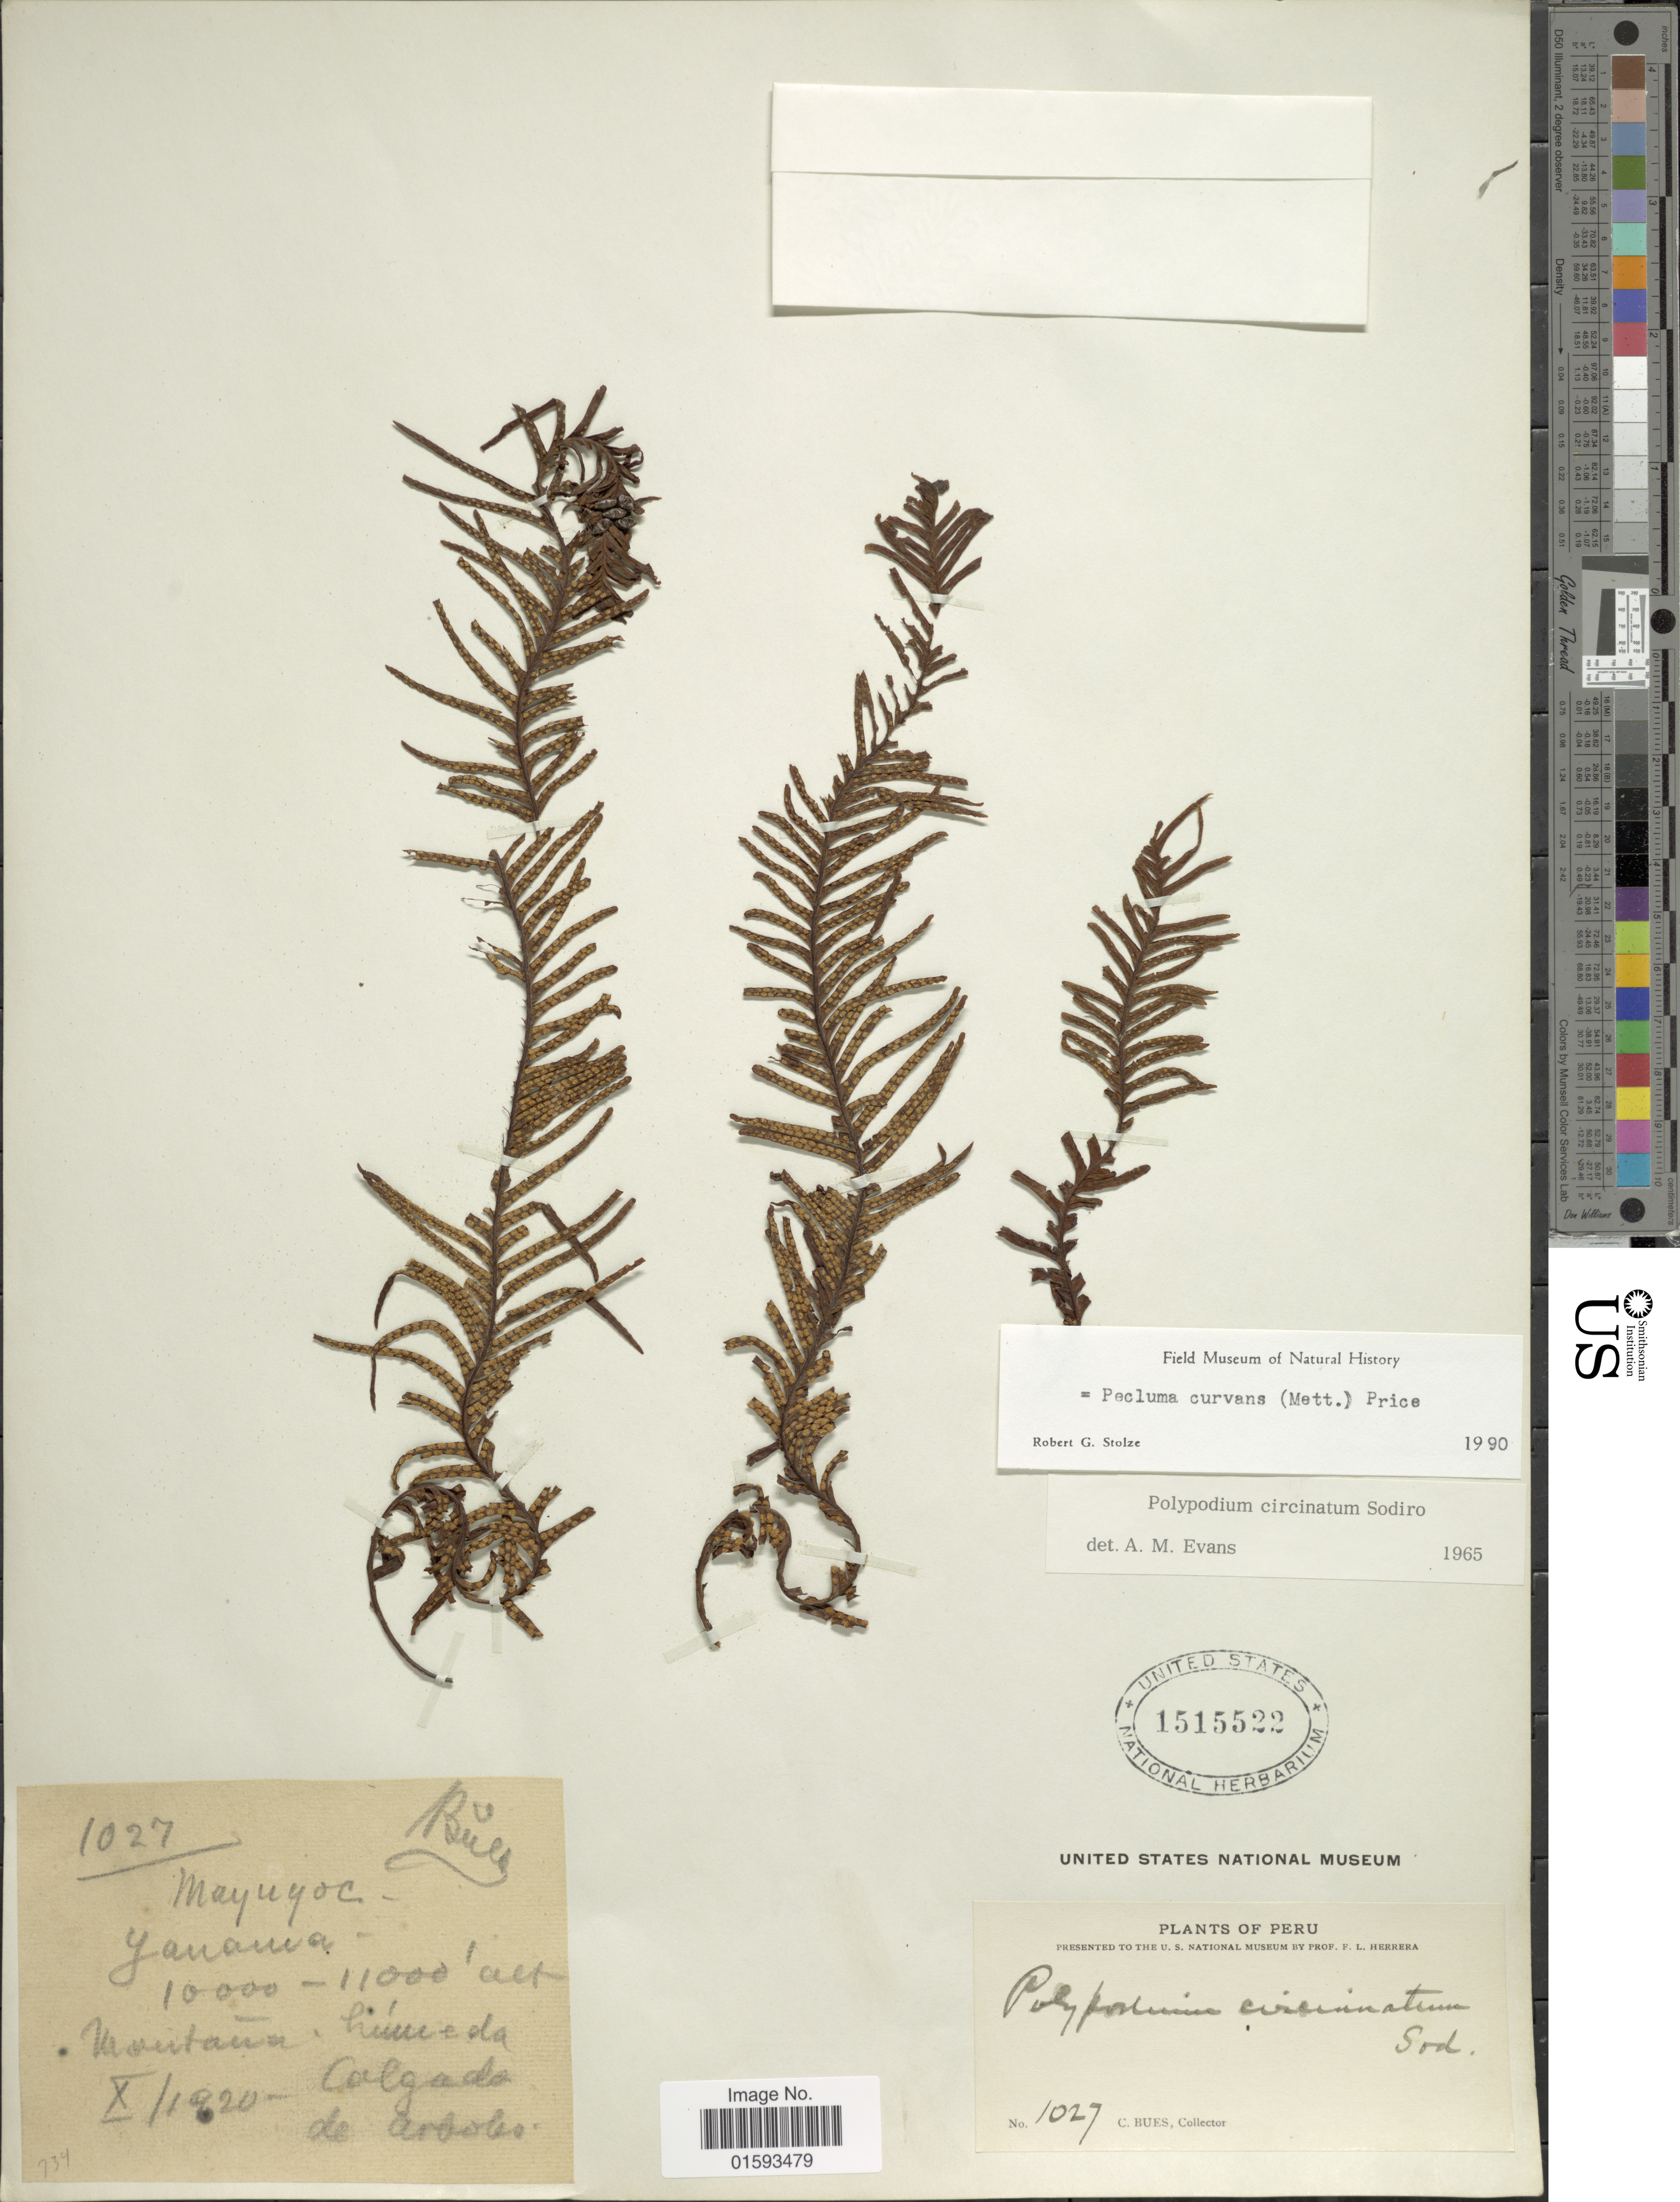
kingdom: Plantae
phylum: Tracheophyta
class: Polypodiopsida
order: Polypodiales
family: Polypodiaceae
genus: Pecluma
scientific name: Pecluma curvans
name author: (Mett.) Price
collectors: C. Bues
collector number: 1027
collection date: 1920-10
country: Peru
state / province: Puno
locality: Mayuyoc-Yanama, Montaña, húmeda Colgado de árboles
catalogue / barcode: US 1515522